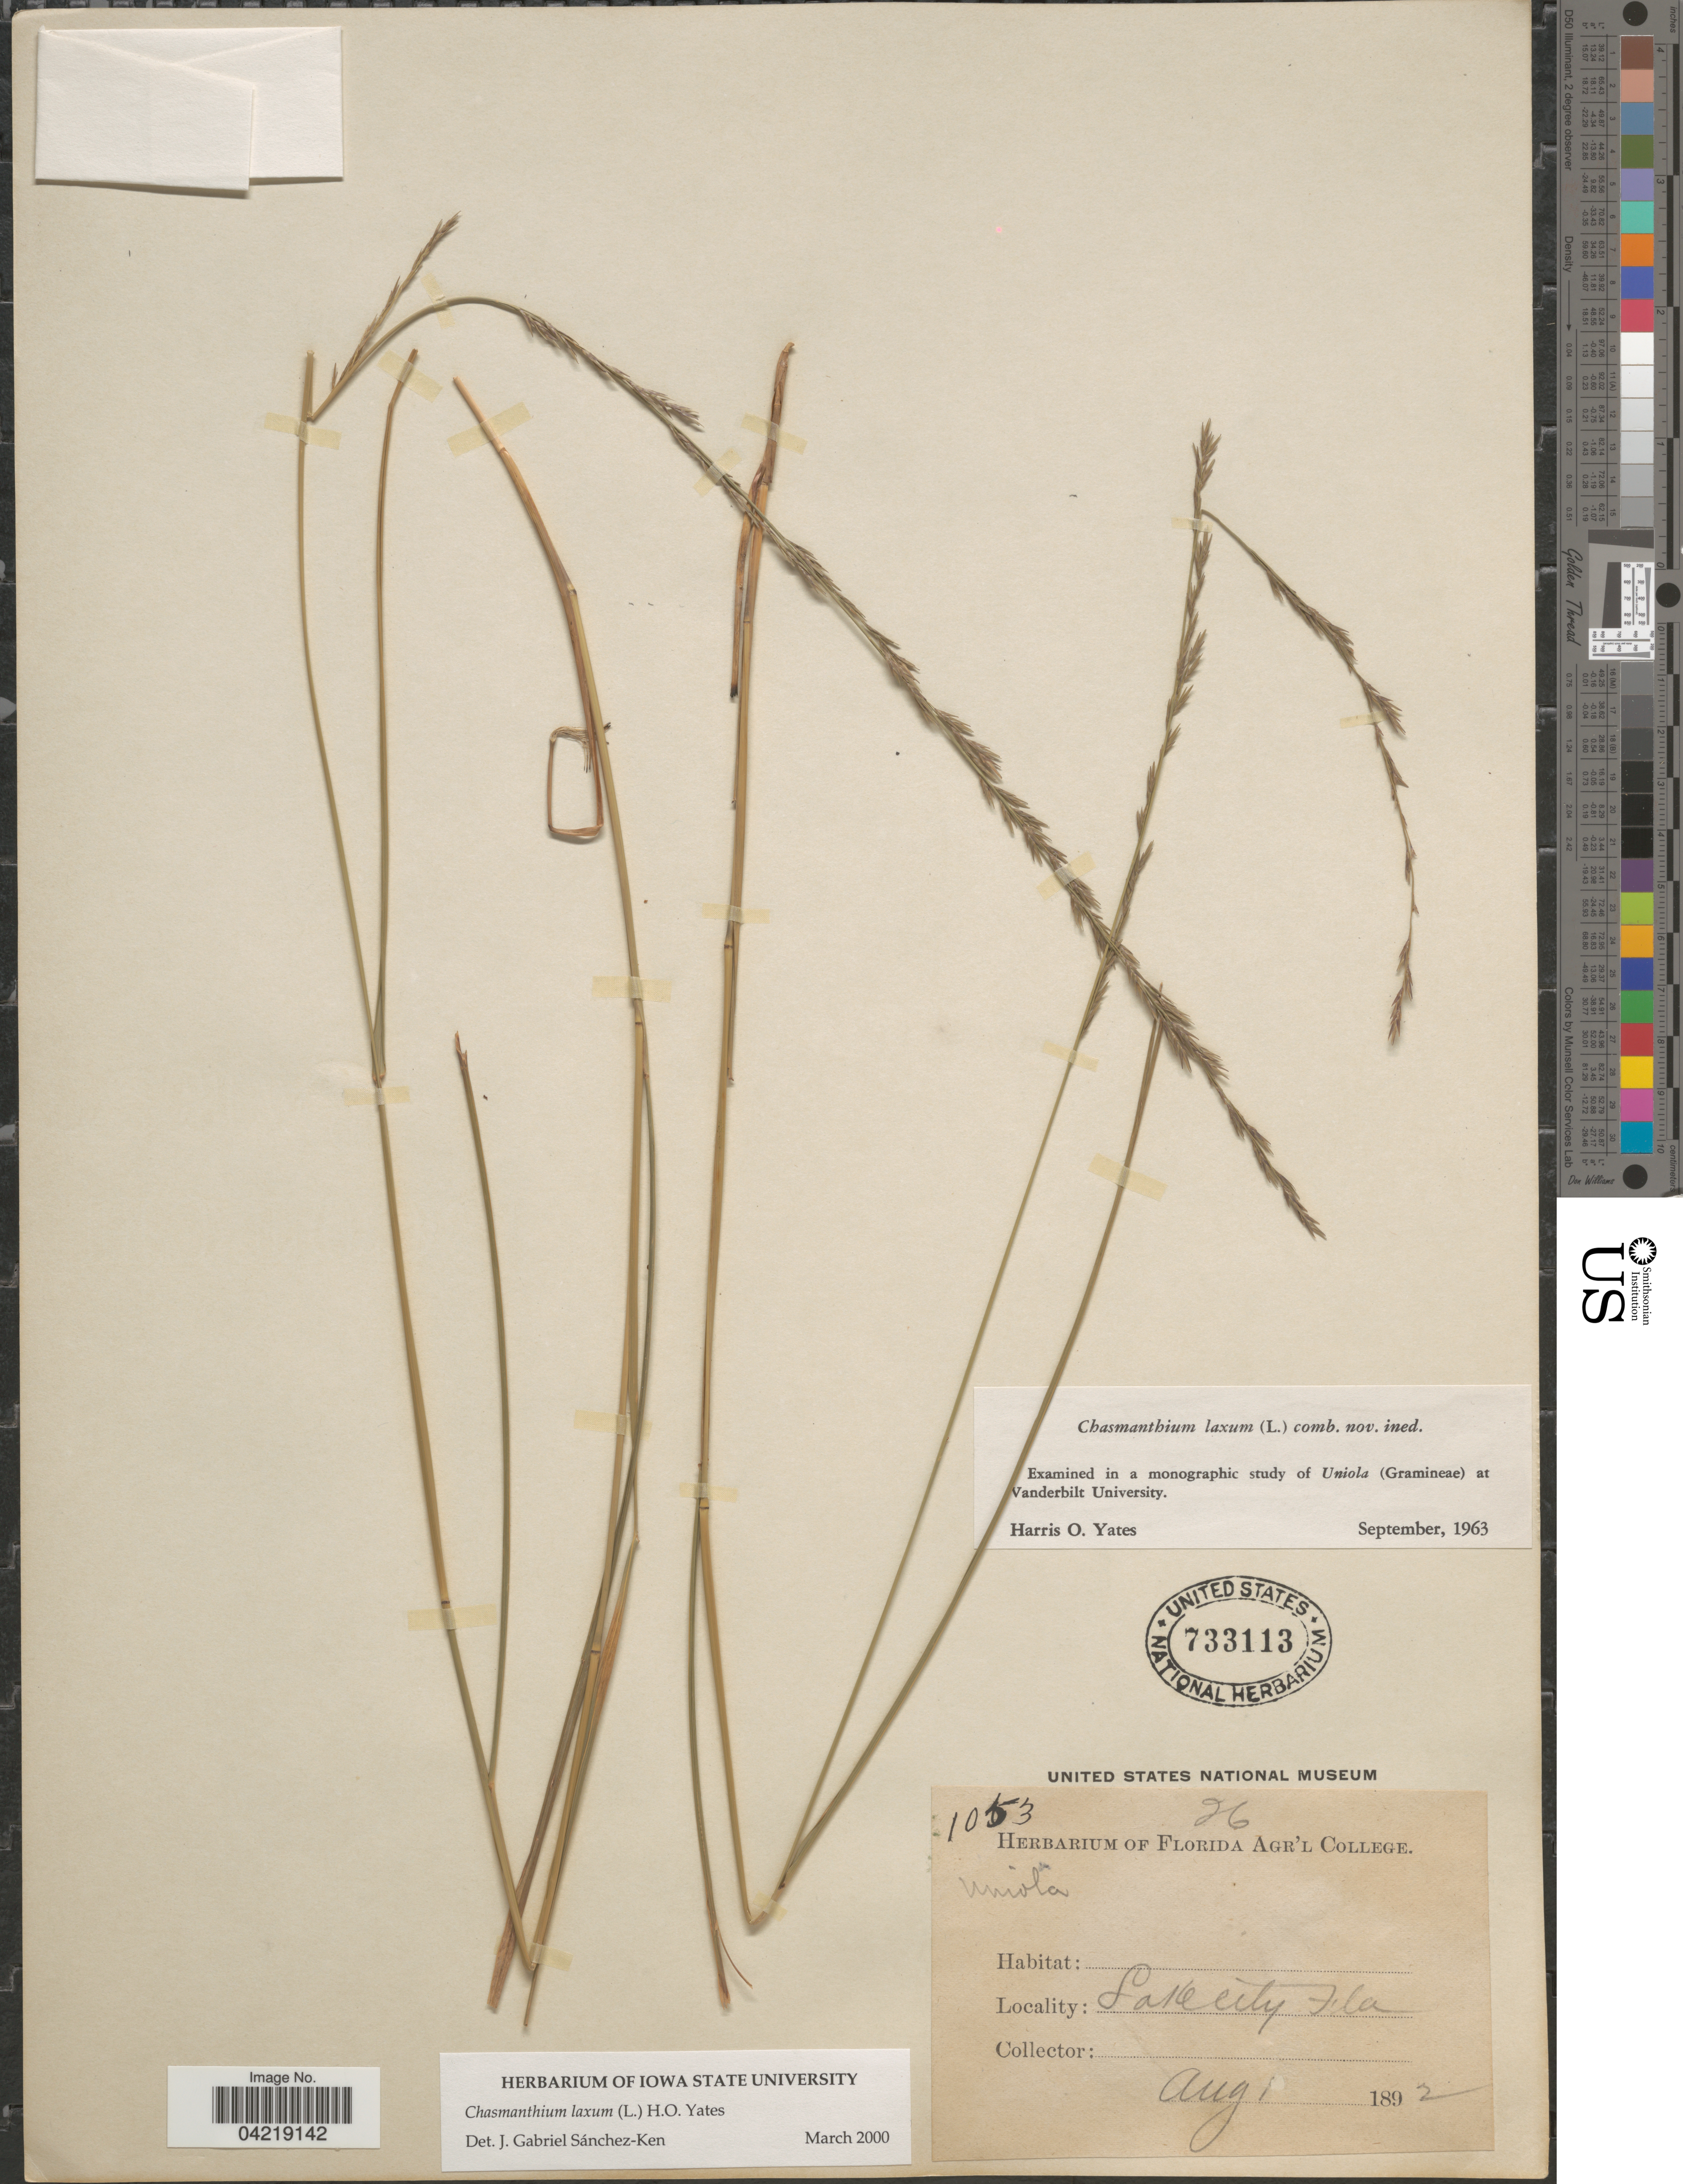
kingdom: Plantae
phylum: Tracheophyta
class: Liliopsida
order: Poales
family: Poaceae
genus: Chasmanthium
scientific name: Chasmanthium laxum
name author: (L.) H.O. Yates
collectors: Ex herb. Florida Agricultural College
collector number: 26/1053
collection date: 1892-08-01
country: United States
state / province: Florida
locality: Lake City.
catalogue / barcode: US 733113